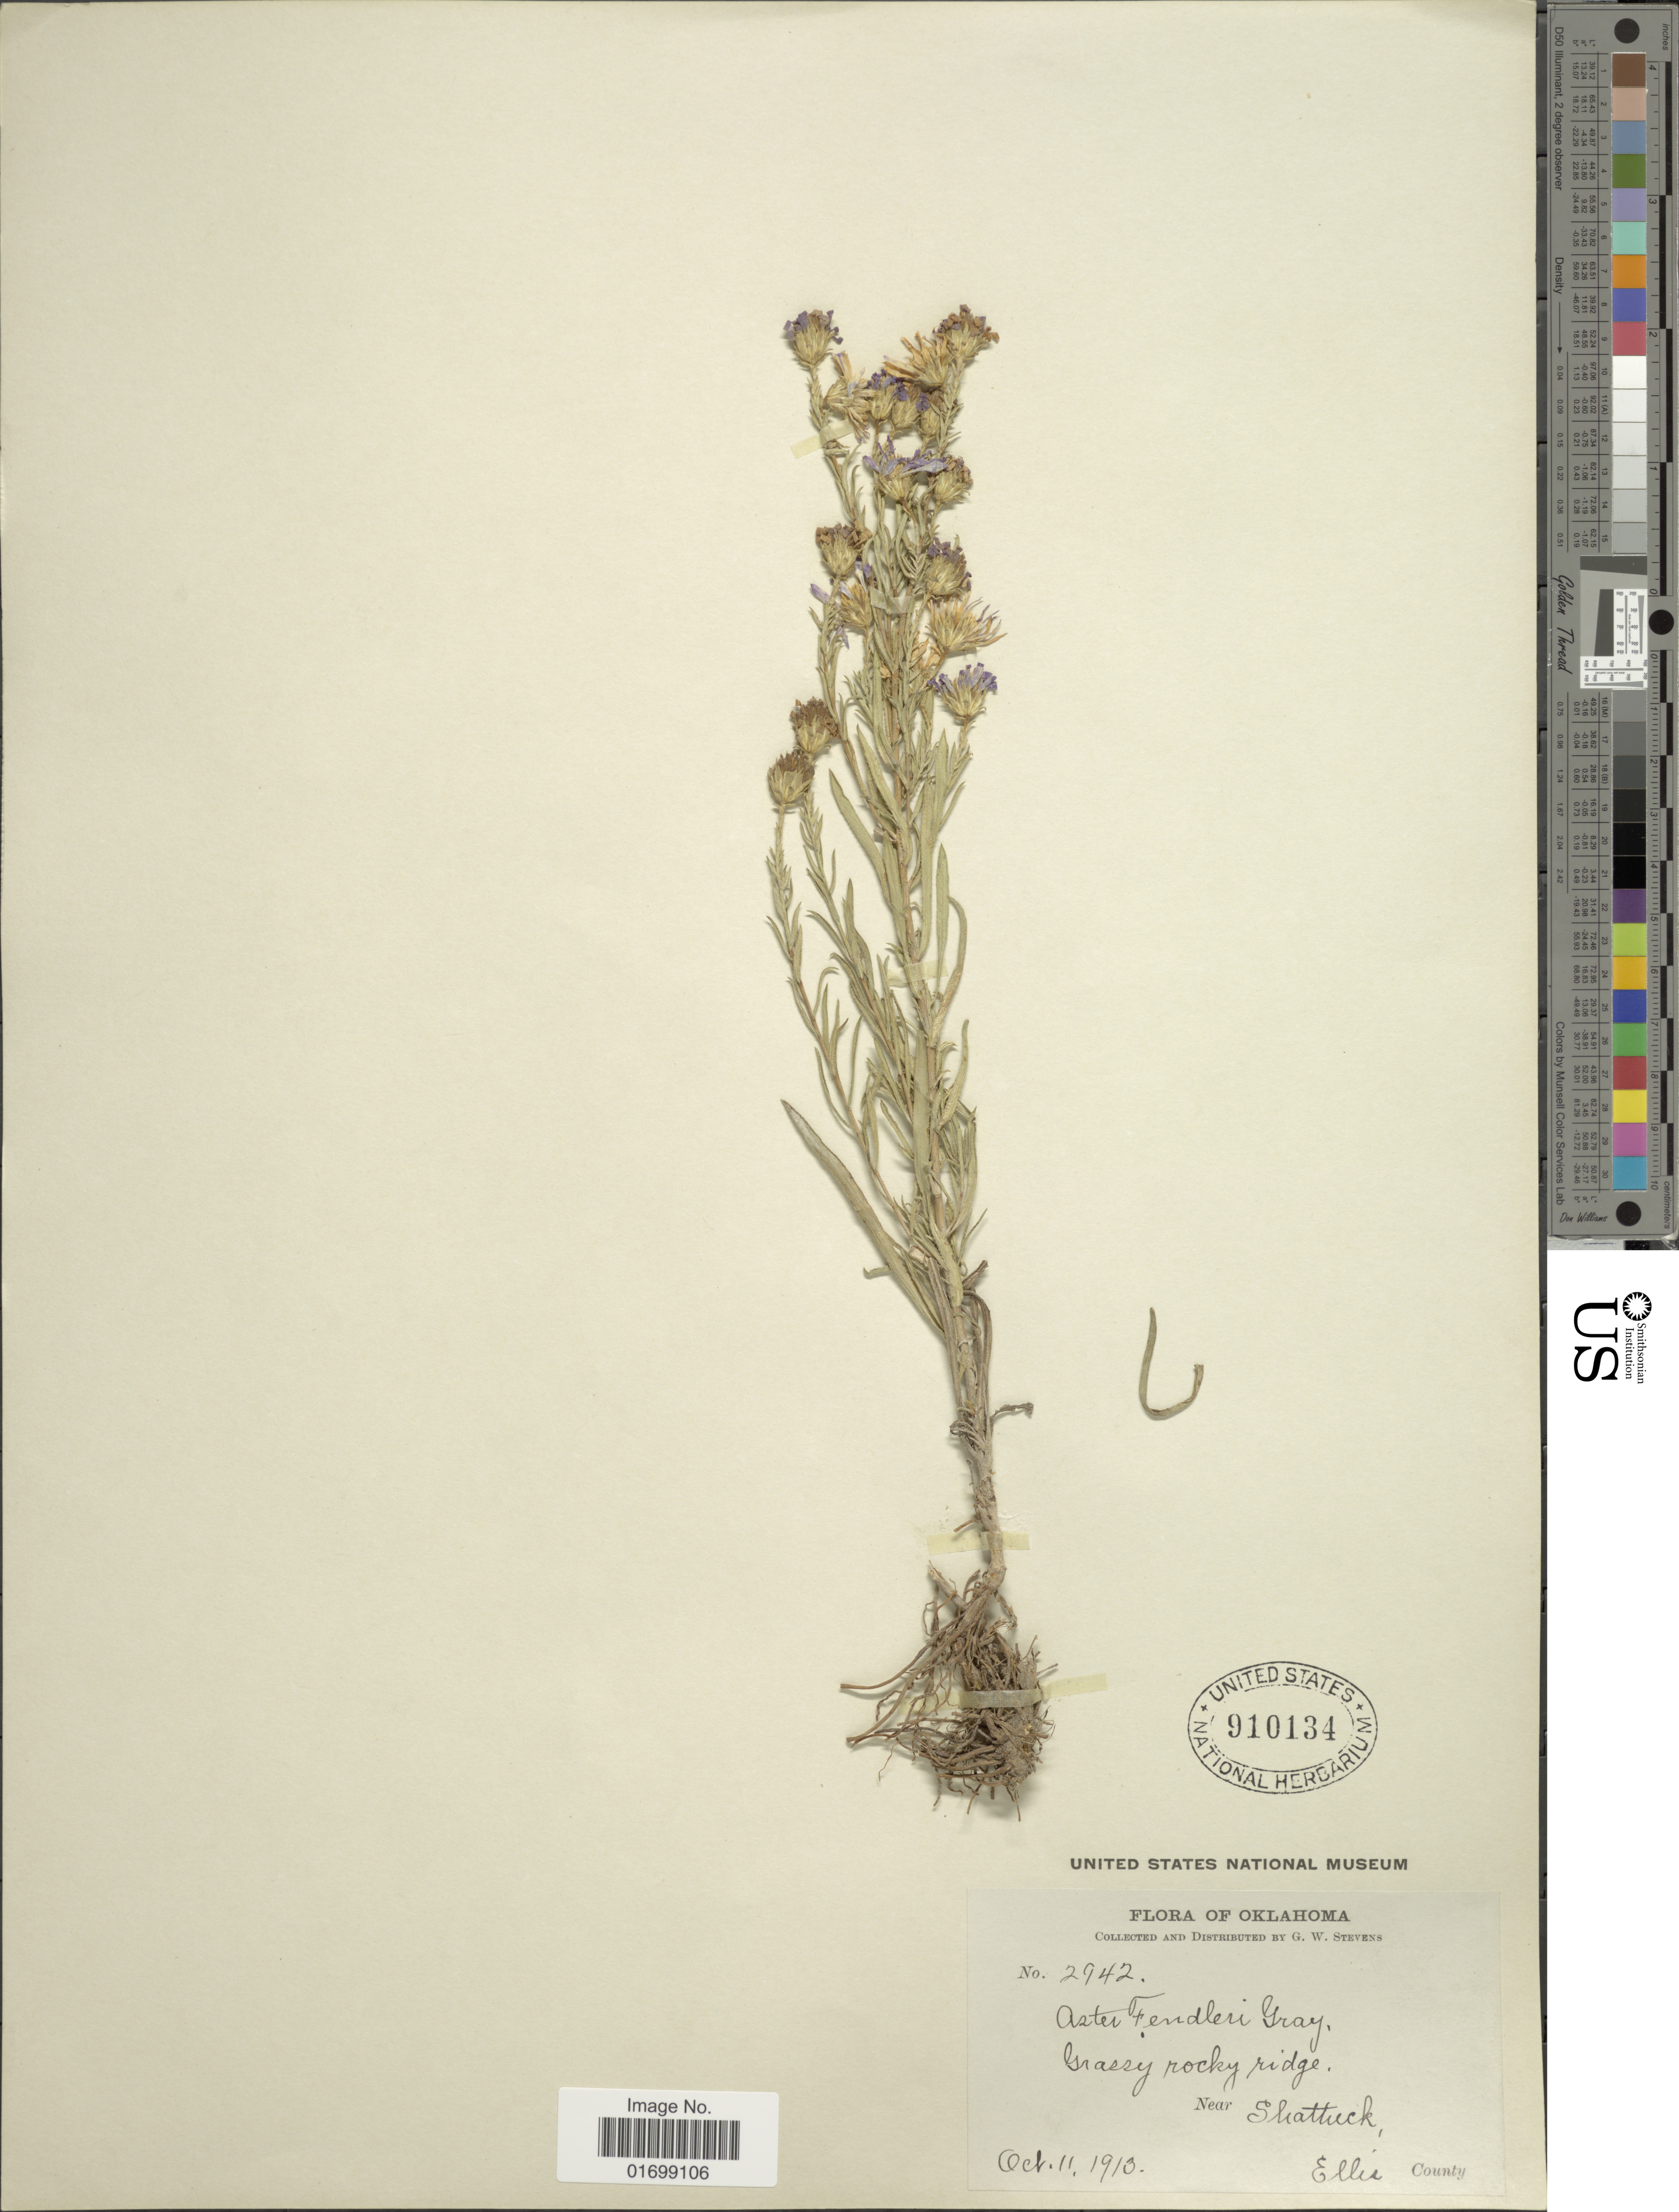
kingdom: Plantae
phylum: Tracheophyta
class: Magnoliopsida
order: Asterales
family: Asteraceae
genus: Symphyotrichum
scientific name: Symphyotrichum fendleri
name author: (A. Gray) G.L. Nesom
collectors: G. W. Stevens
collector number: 2942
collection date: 1913-10-11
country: United States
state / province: Oklahoma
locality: Grassy rocky ridge, near Shattuck, Ellis County.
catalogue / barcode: US 910134